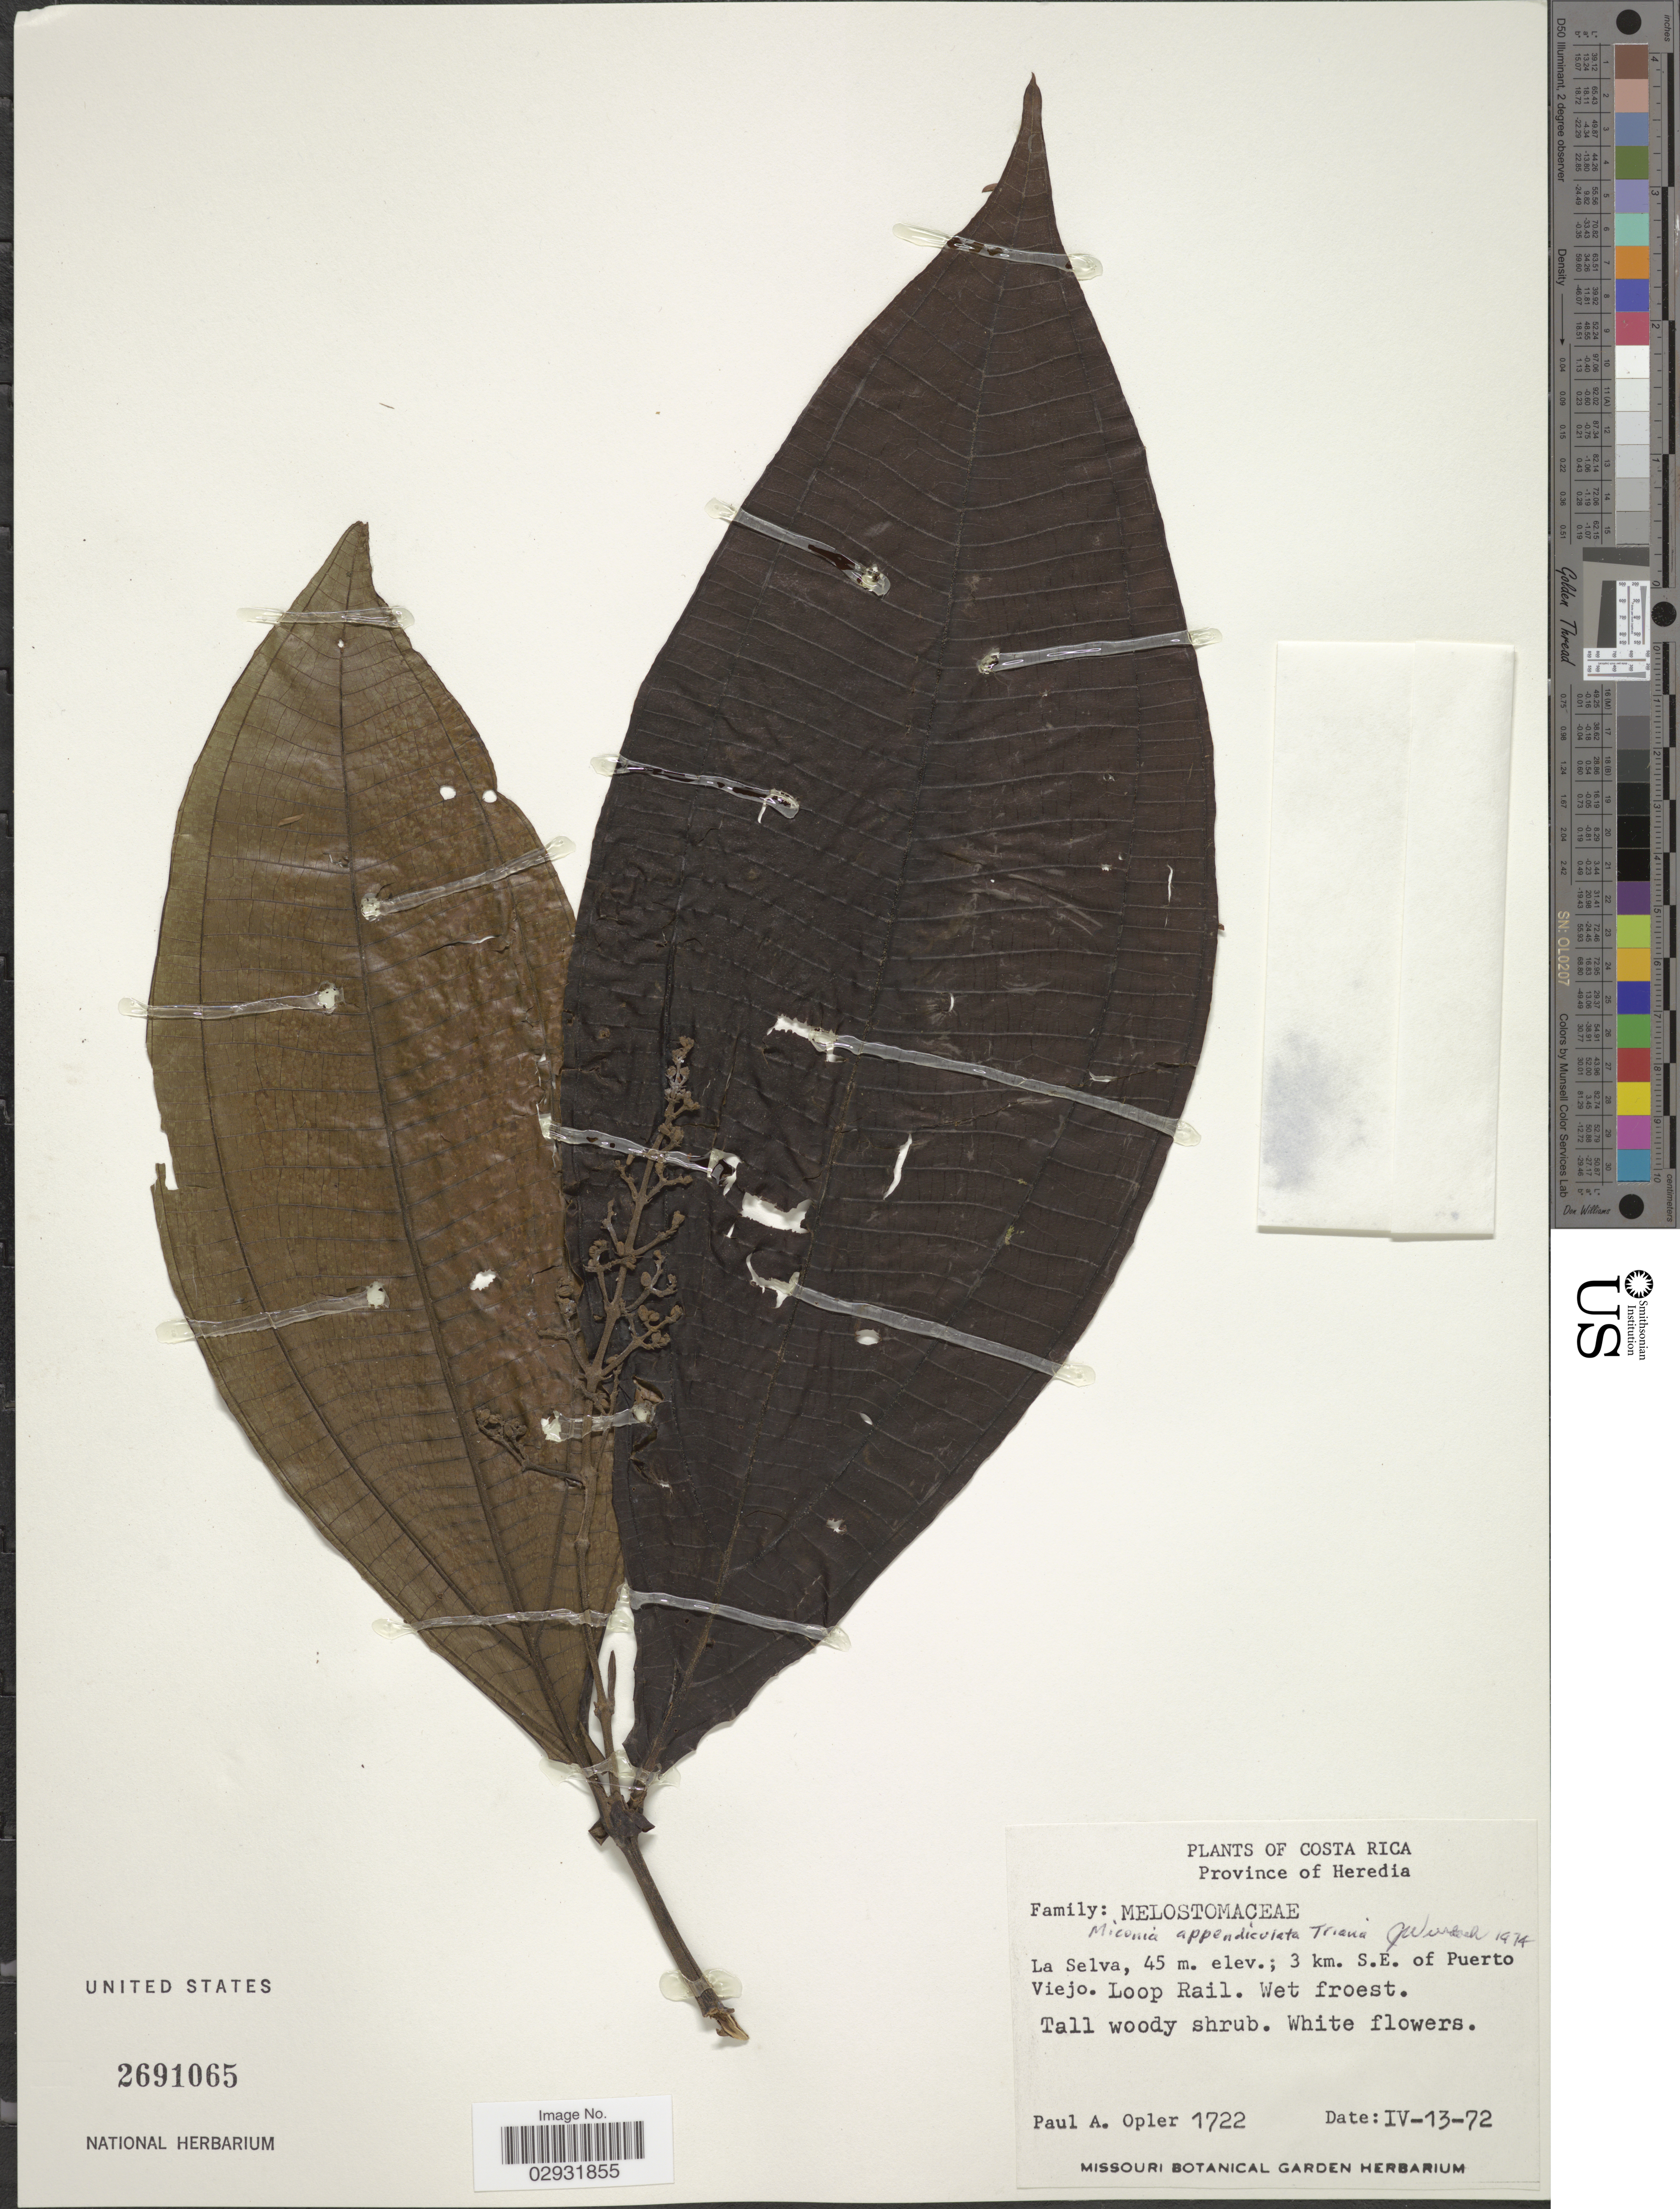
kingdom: Plantae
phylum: Tracheophyta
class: Magnoliopsida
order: Myrtales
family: Melastomataceae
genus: Miconia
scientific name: Miconia appendiculata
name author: Triana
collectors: P. Opler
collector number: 1722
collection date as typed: Transcribed d/m/y: 13/4/72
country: Costa Rica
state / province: Heredia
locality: Province of Heredia. La Selva; 3 km. S.E. of Puerto Viejo. Loop Rail.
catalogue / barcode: US 2691065